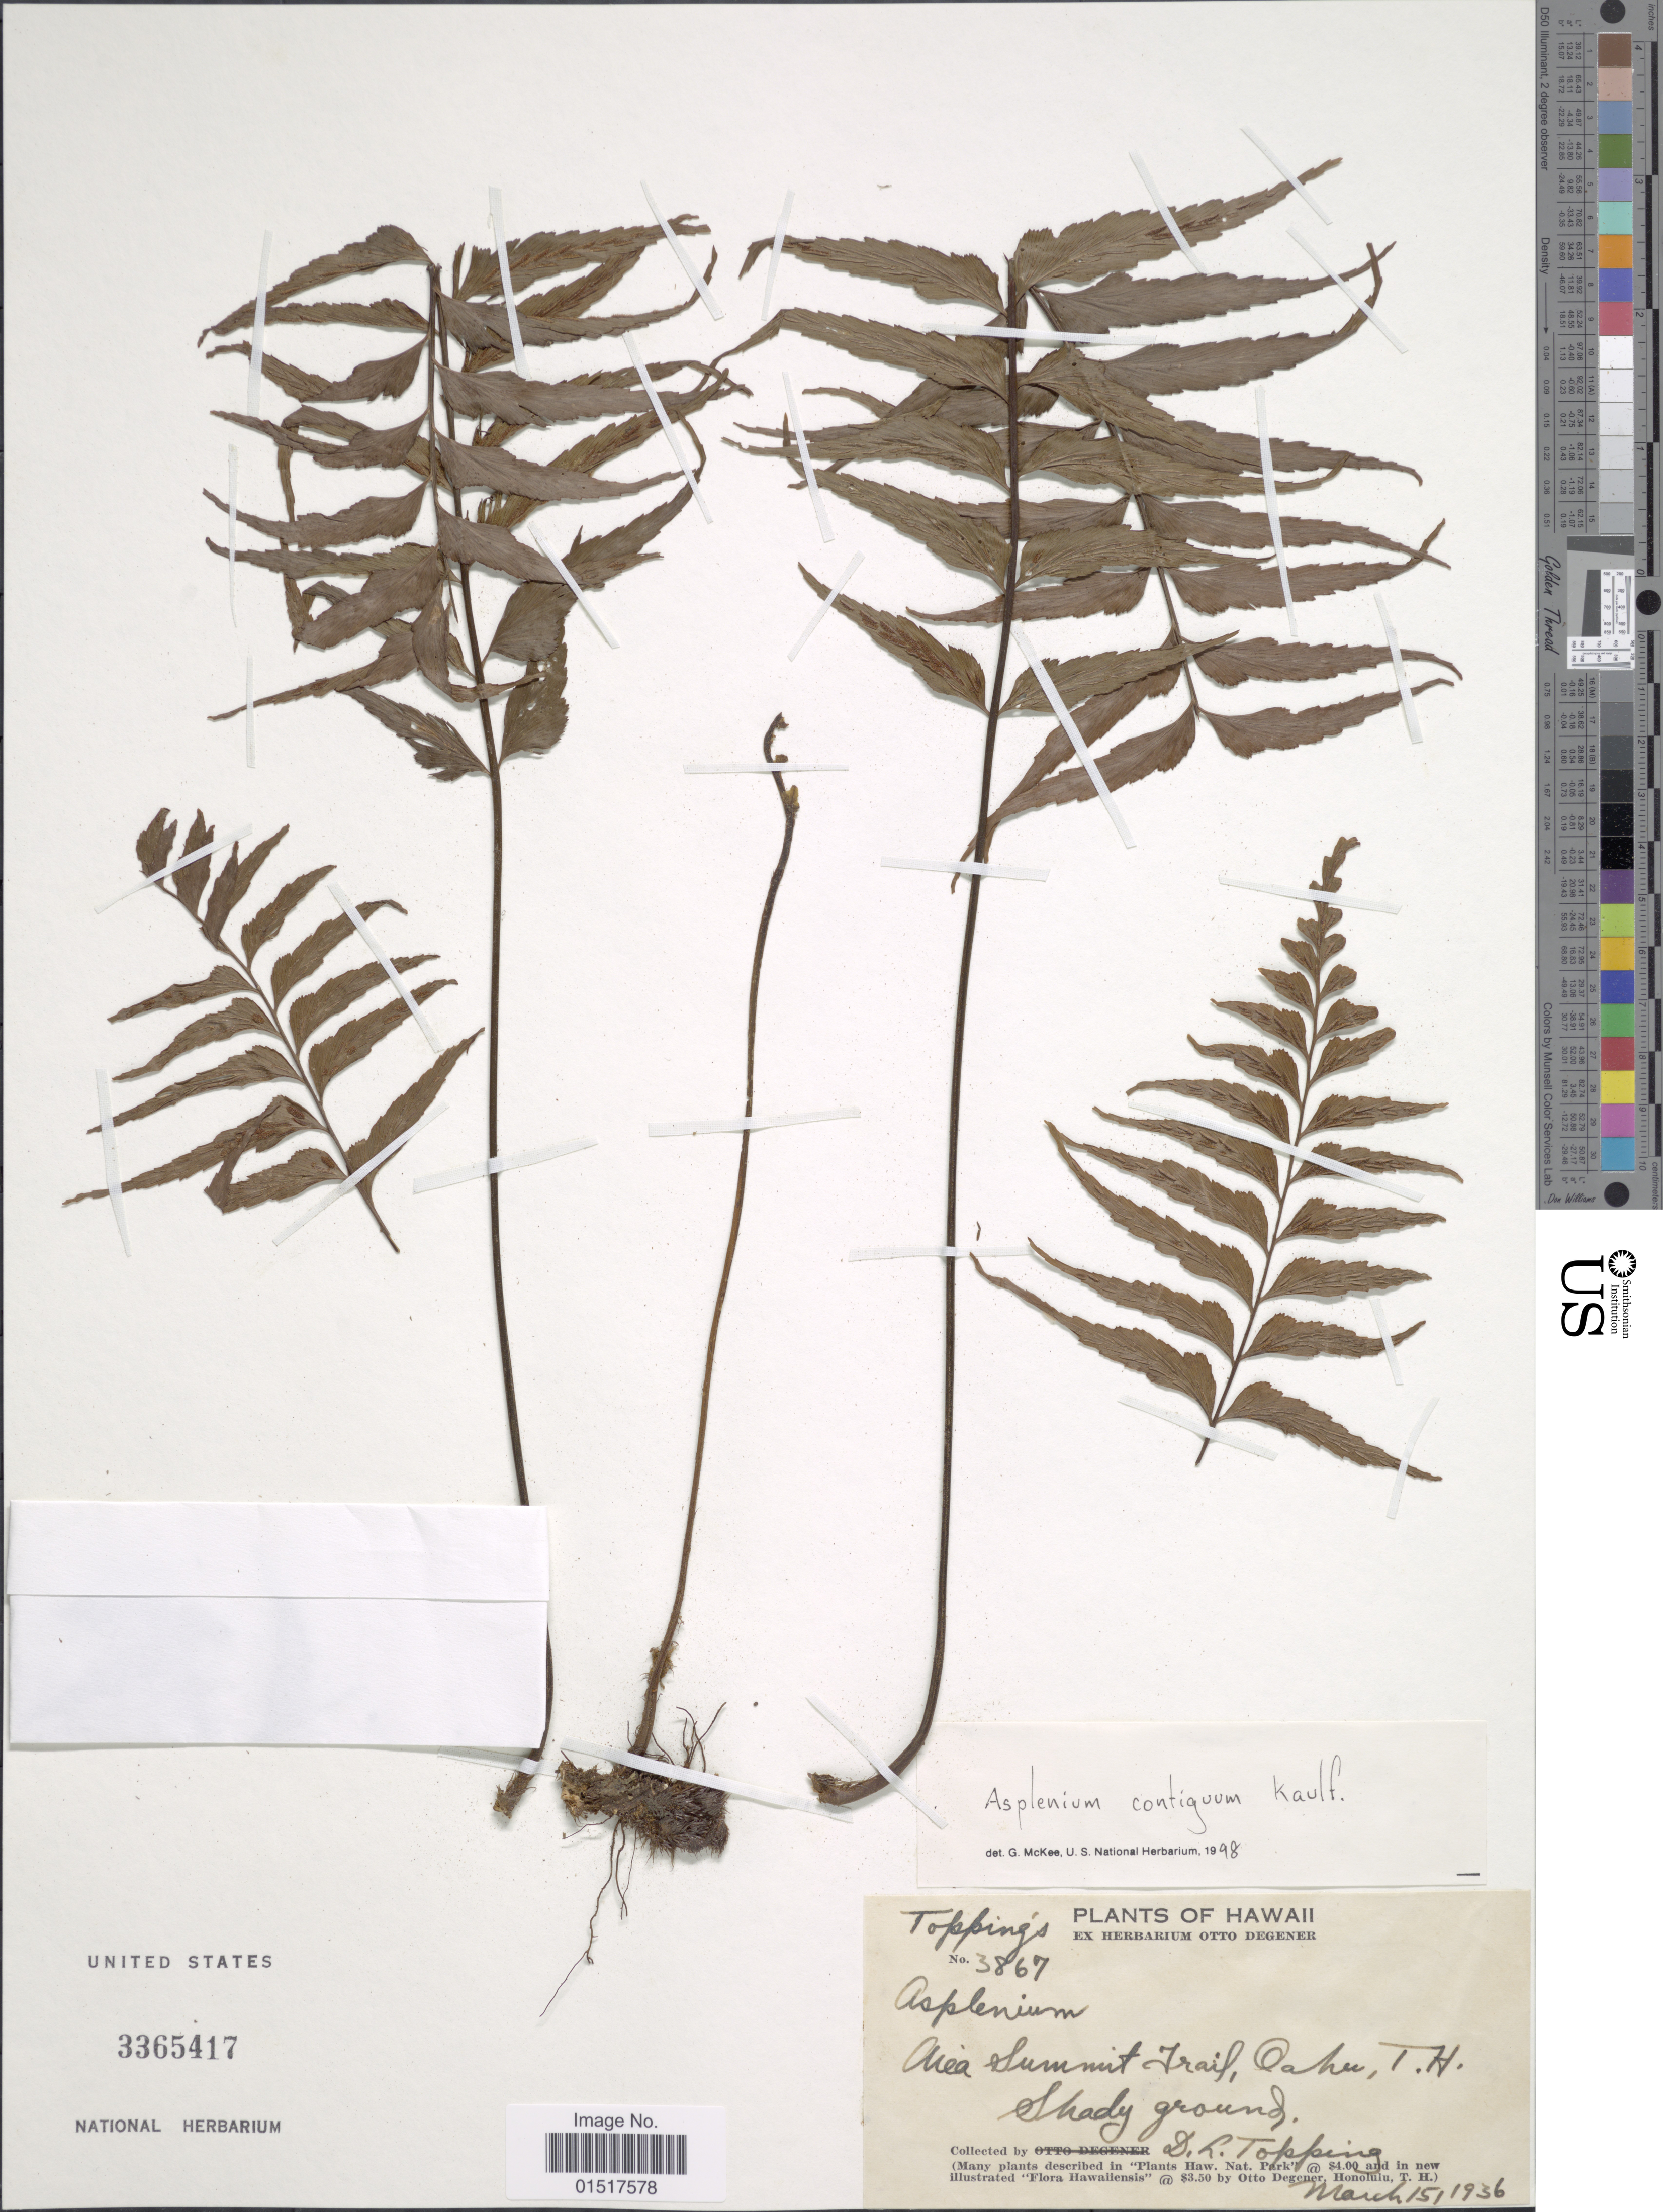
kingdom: Plantae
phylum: Tracheophyta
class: Polypodiopsida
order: Polypodiales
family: Aspleniaceae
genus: Asplenium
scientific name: Asplenium contiguum var. contiguum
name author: Kaulf.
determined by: Wagner, W. L., (BOT), Smithsonian Institution - National Museum of Natural History (UNITED STATES)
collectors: D. L. Topping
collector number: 3867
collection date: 1936-03-15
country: United States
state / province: Hawaii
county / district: Honolulu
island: Oahu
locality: Area Summit Trail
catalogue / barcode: US 3365417